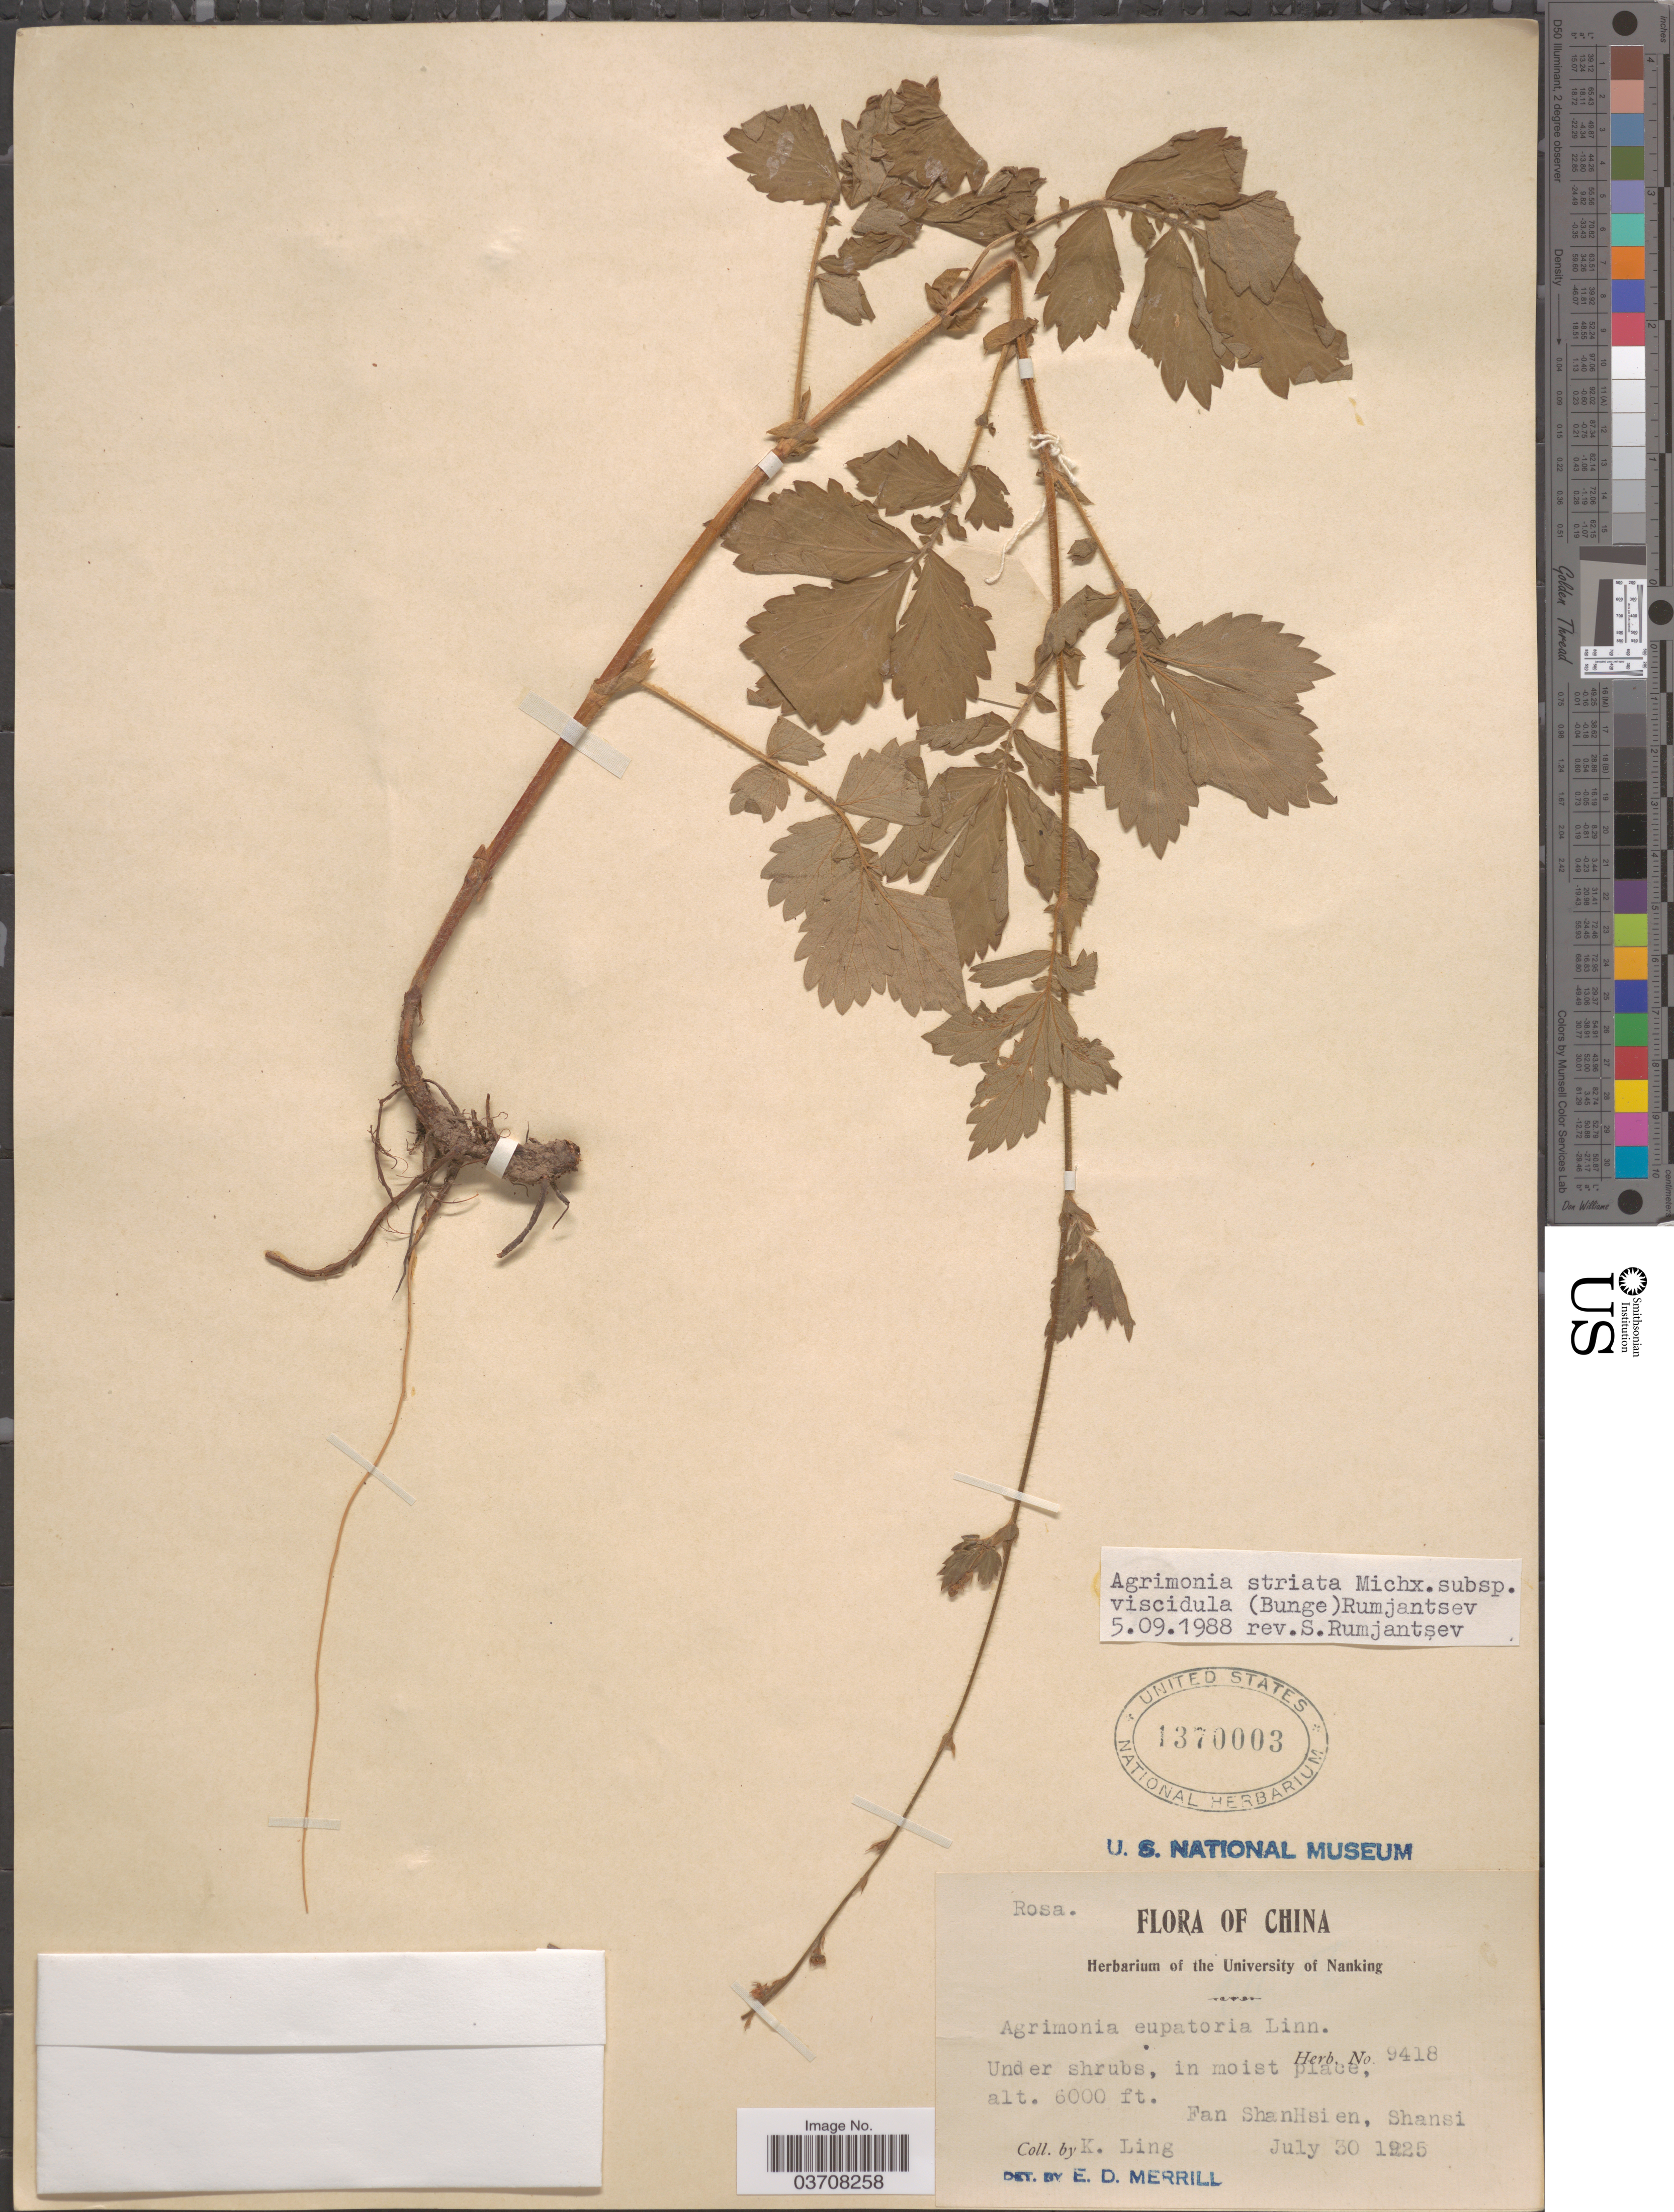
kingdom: Plantae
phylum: Tracheophyta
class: Magnoliopsida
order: Rosales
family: Rosaceae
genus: Agrimonia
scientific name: Agrimonia striata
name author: Michx.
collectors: K. Ling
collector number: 9418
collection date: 1925-07-30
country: China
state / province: Shanxi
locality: Fan ShanHsien, Shansi.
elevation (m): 1829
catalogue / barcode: US 1370003